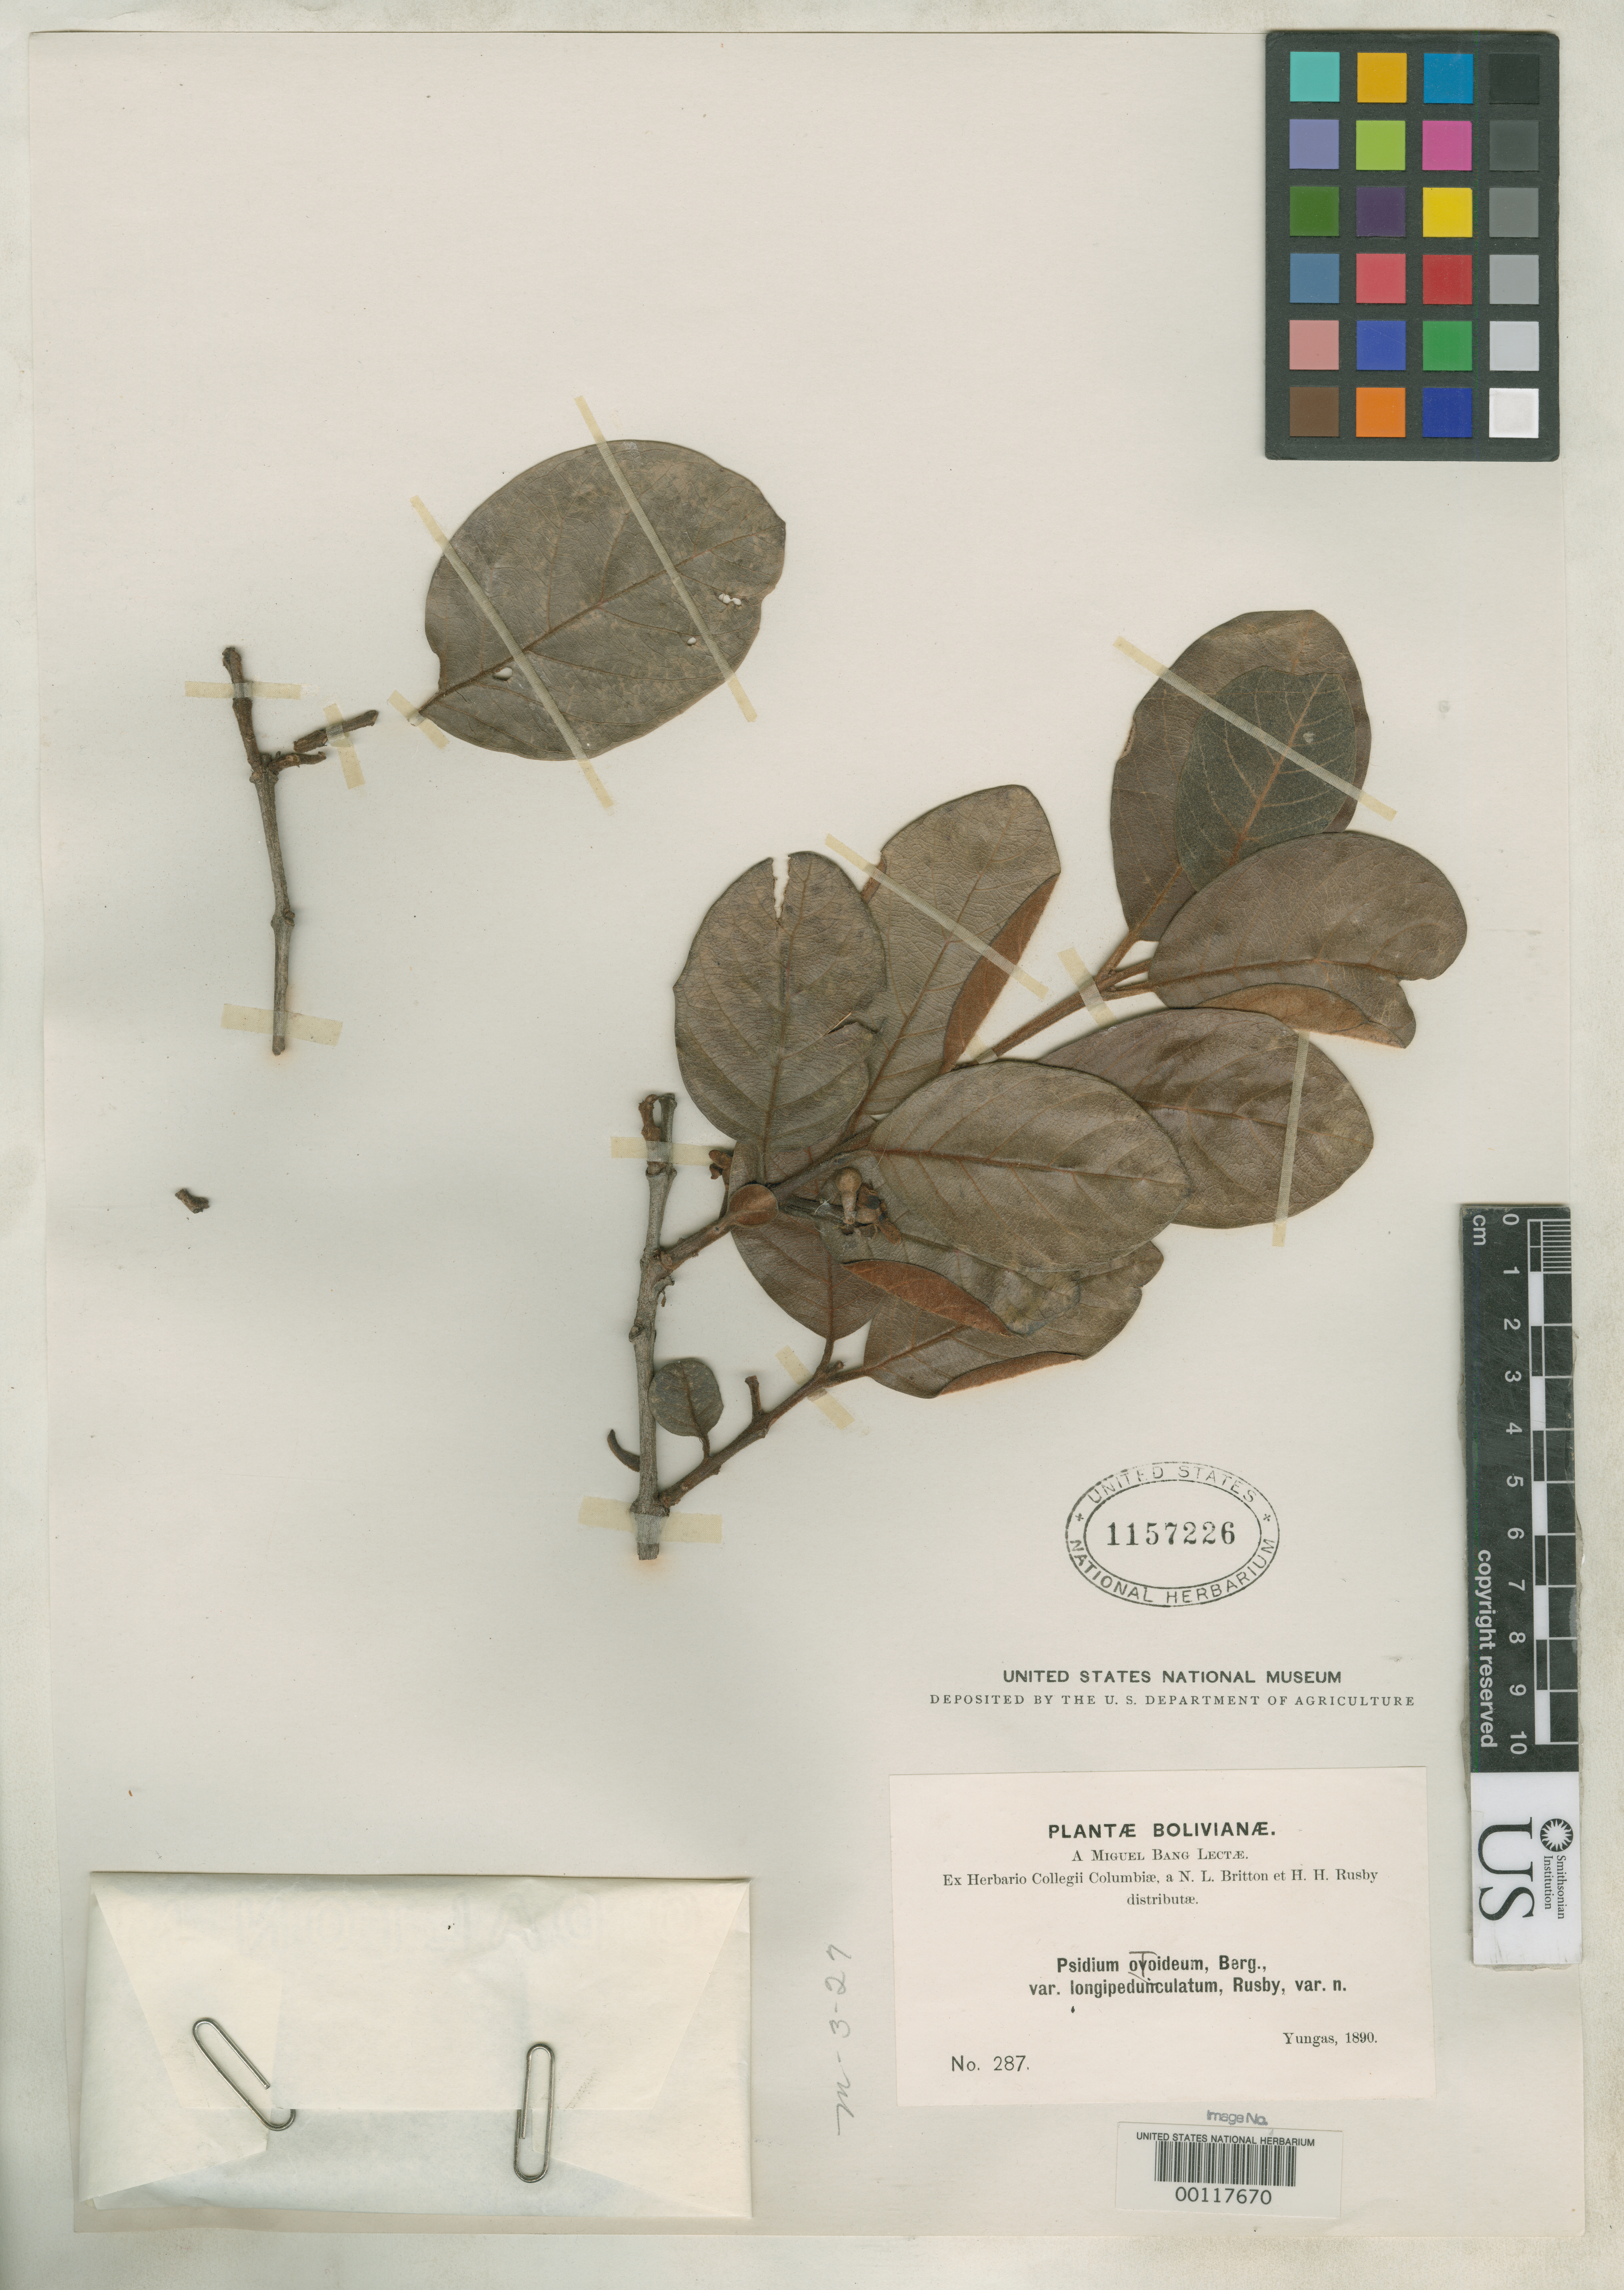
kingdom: Plantae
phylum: Tracheophyta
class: Magnoliopsida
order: Myrtales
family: Myrtaceae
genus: Psidium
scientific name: Psidium ooideum var. longipedunculatum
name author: Rusby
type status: Isotype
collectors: M. Bang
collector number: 287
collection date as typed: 1890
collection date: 1890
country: Bolivia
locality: Yungas.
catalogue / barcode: US 1157226